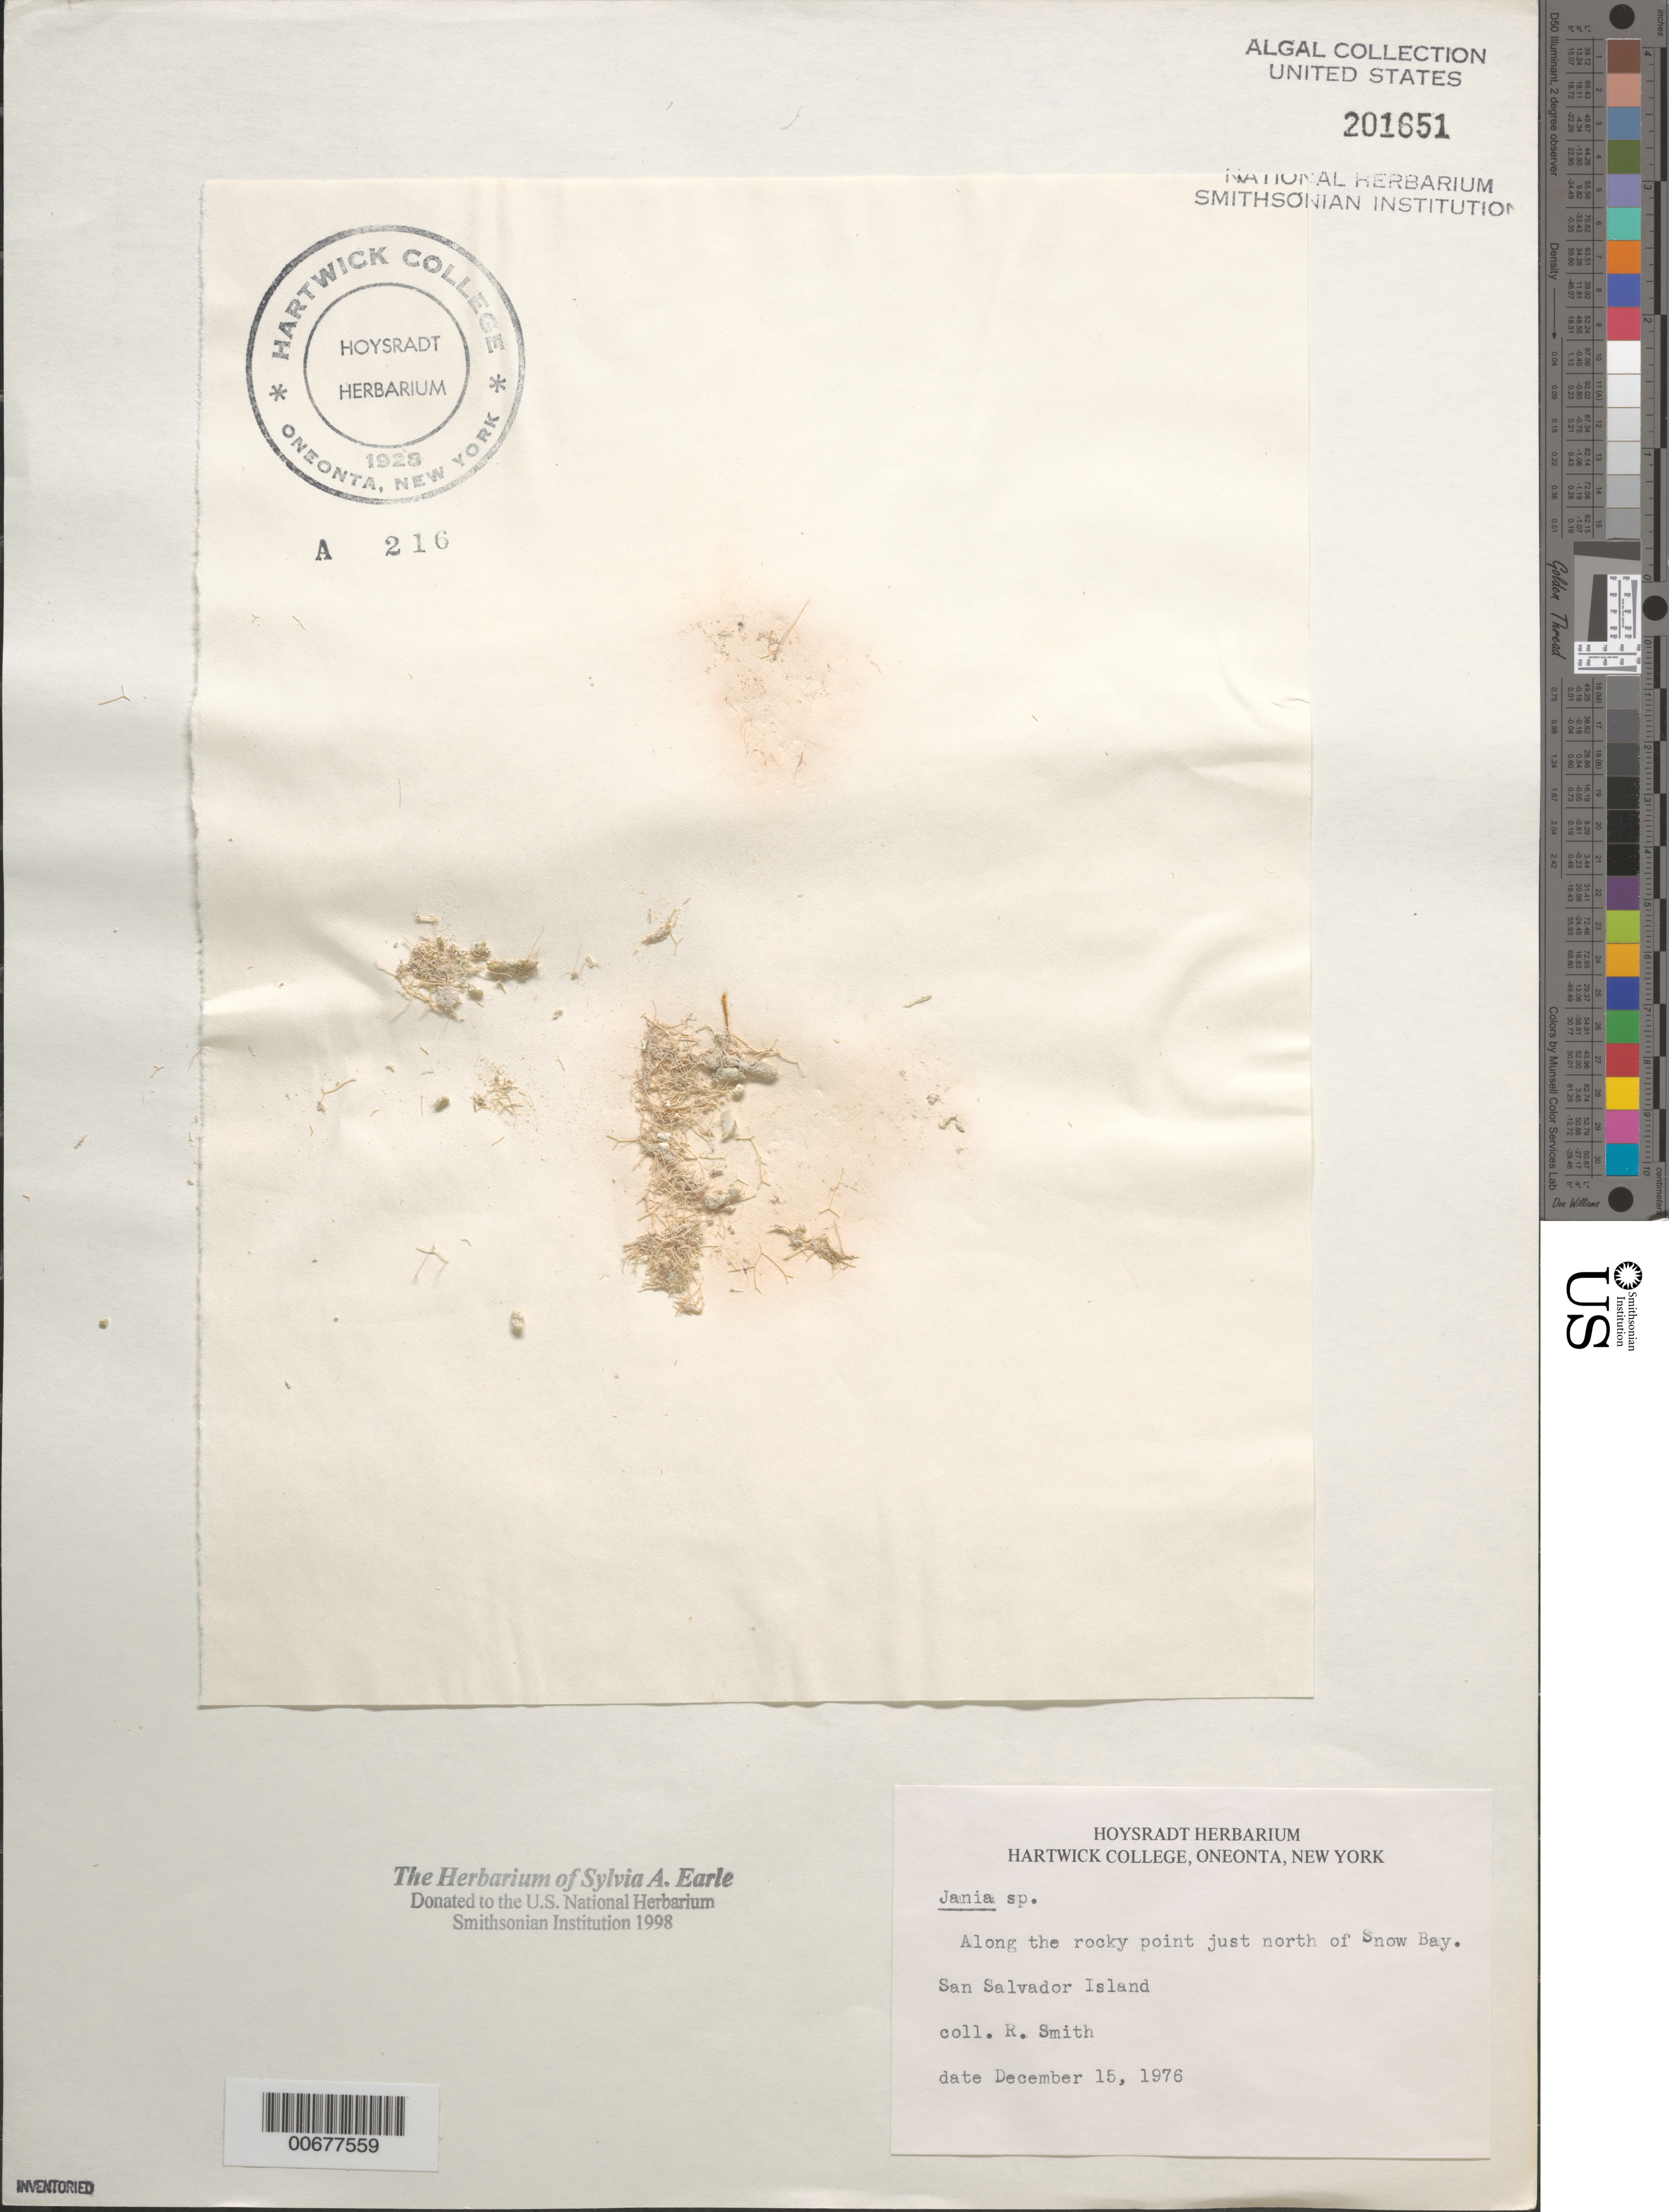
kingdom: Plantae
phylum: Rhodophyta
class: Florideophyceae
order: Corallinales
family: Corallinaceae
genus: Jania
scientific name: Jania sp.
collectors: R. Smith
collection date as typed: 15 Dec 1976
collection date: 1976-12-15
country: Bahamas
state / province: San Salvador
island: San Salvador Island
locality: Rocky point just north of Snow Bay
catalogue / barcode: US 201651